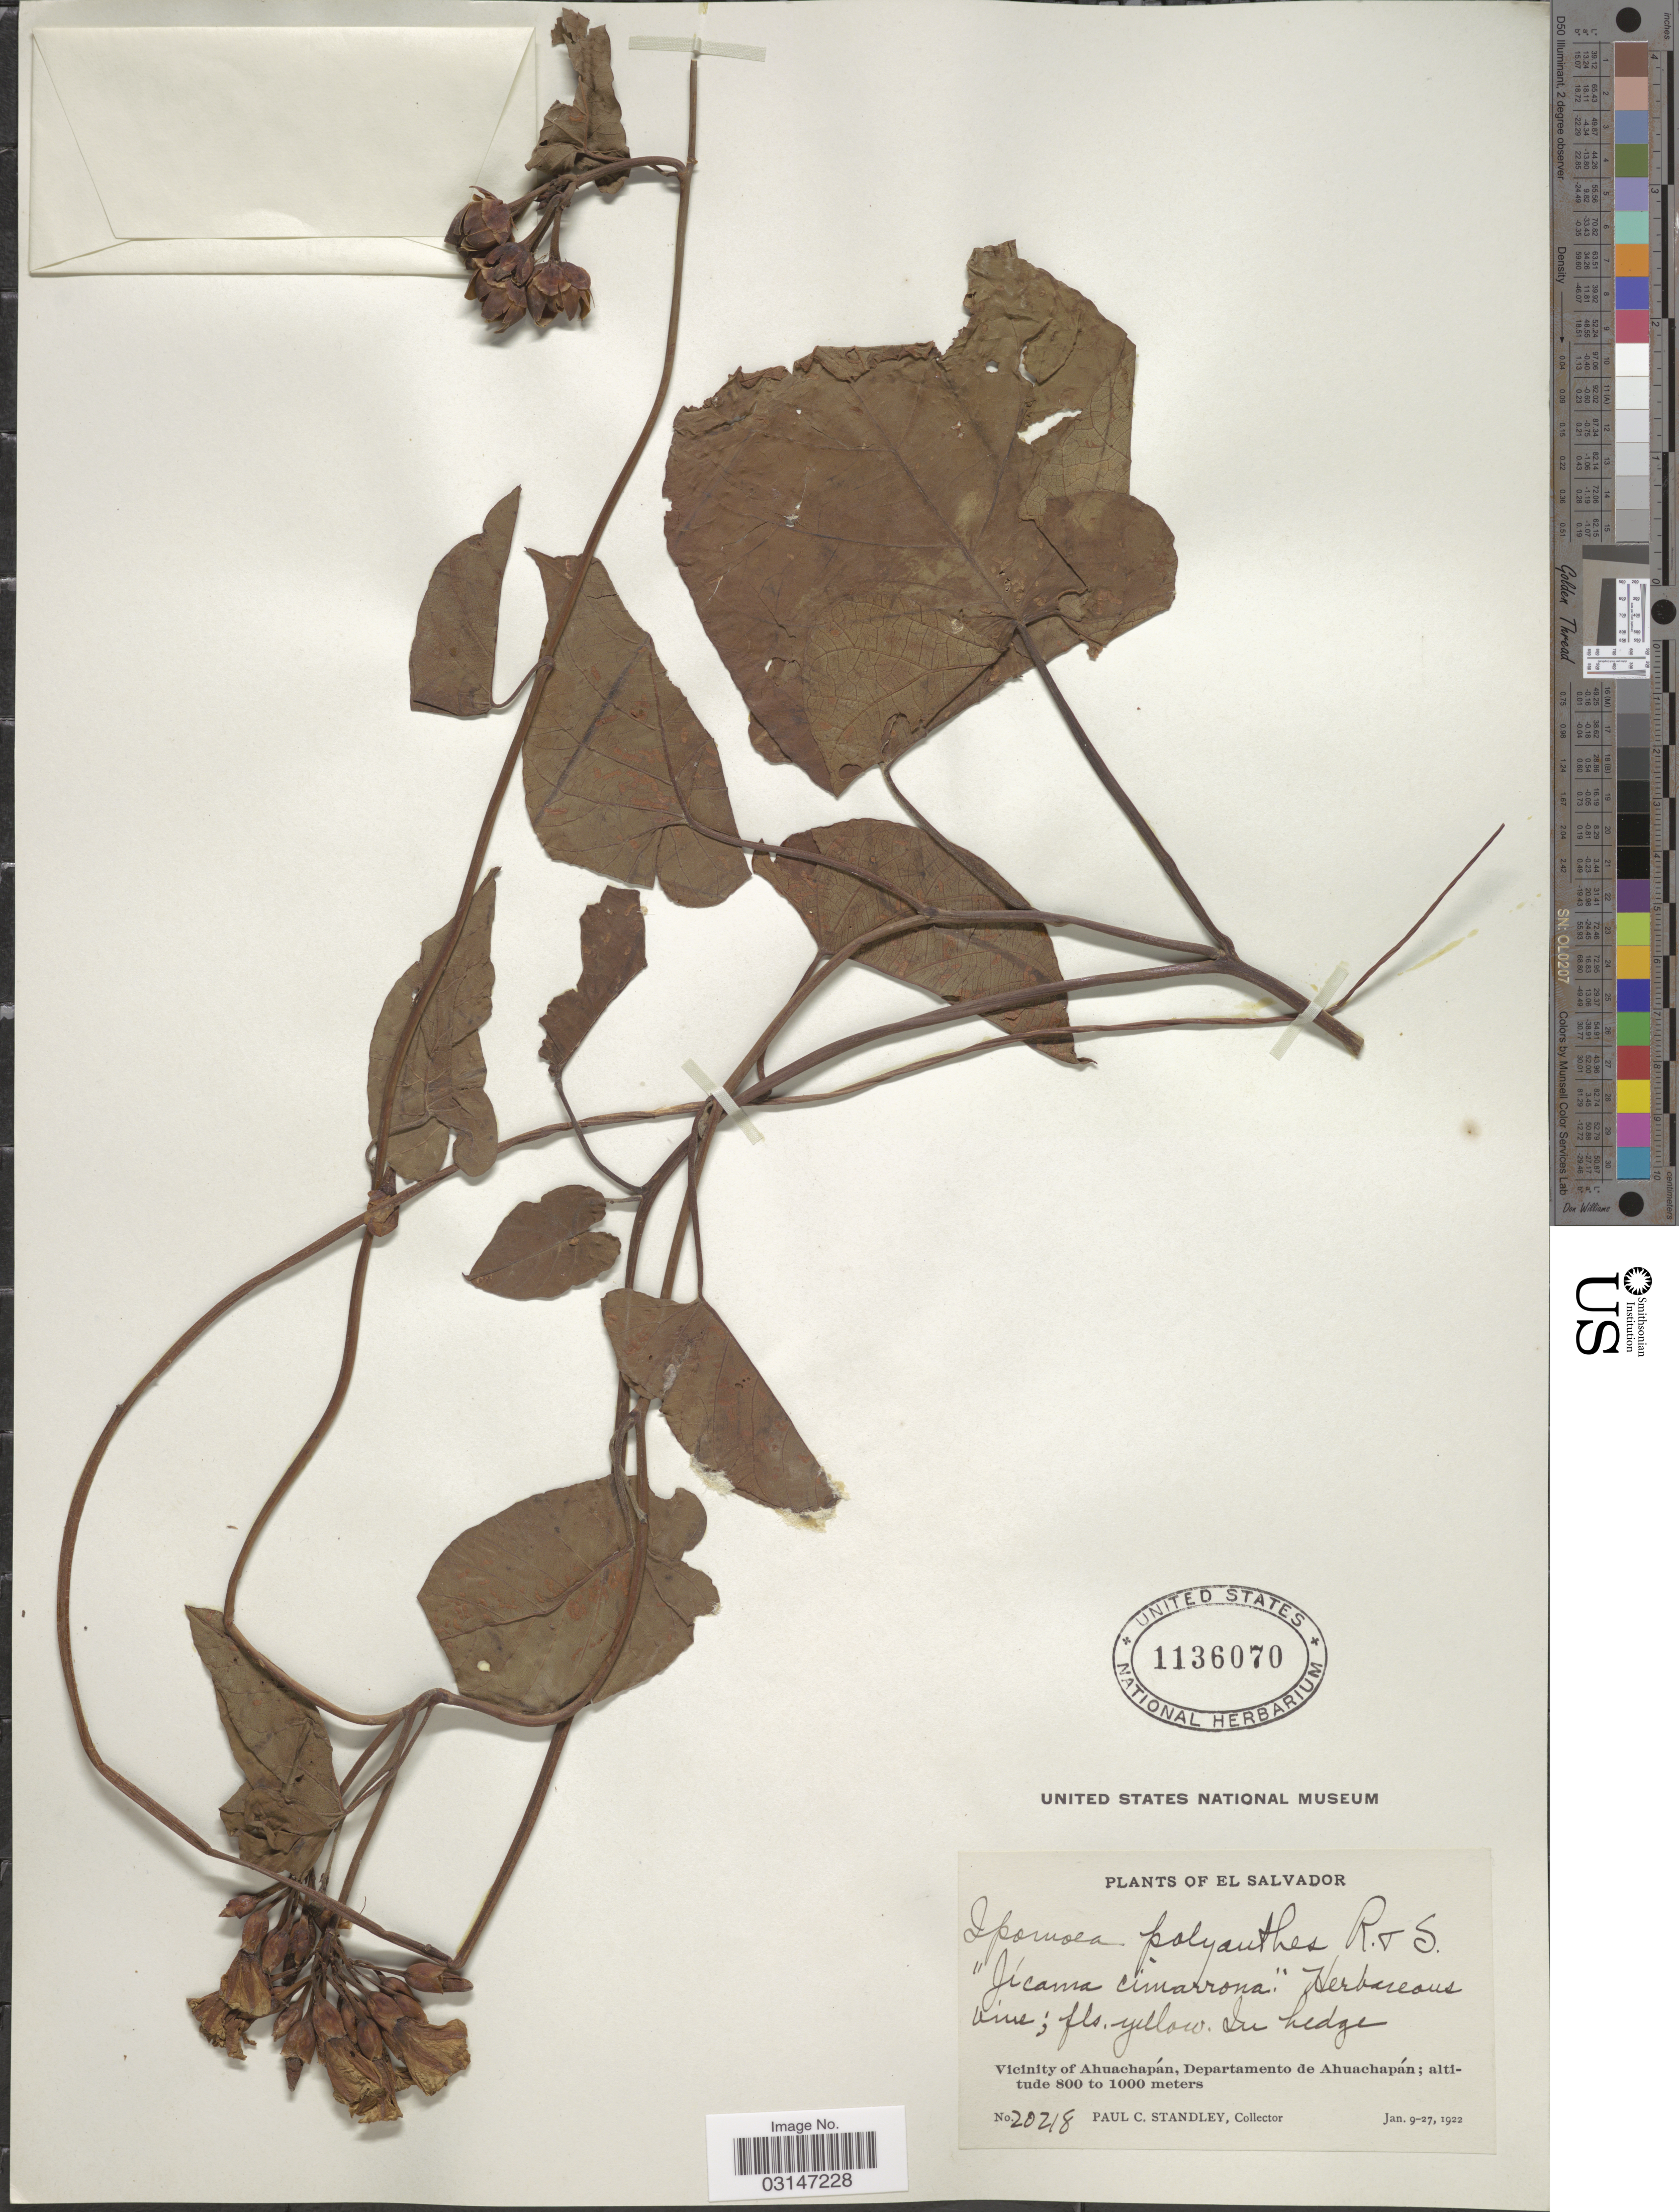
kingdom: Plantae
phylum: Tracheophyta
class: Magnoliopsida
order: Solanales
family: Convolvulaceae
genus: Camonea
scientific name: Camonea umbellata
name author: (L.) A. R. Simões & Staples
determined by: Strong, Mark T., (BOT), Smithsonian Institution - National Museum of Natural History (UNITED STATES)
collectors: P. C. Standley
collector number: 20218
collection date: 1922-01-09/1922-01-27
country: El Salvador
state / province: Ahuachapan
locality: Vicinity of Ahuachapán, Departamento de Ahuachapán.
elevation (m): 800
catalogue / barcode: US 1136070